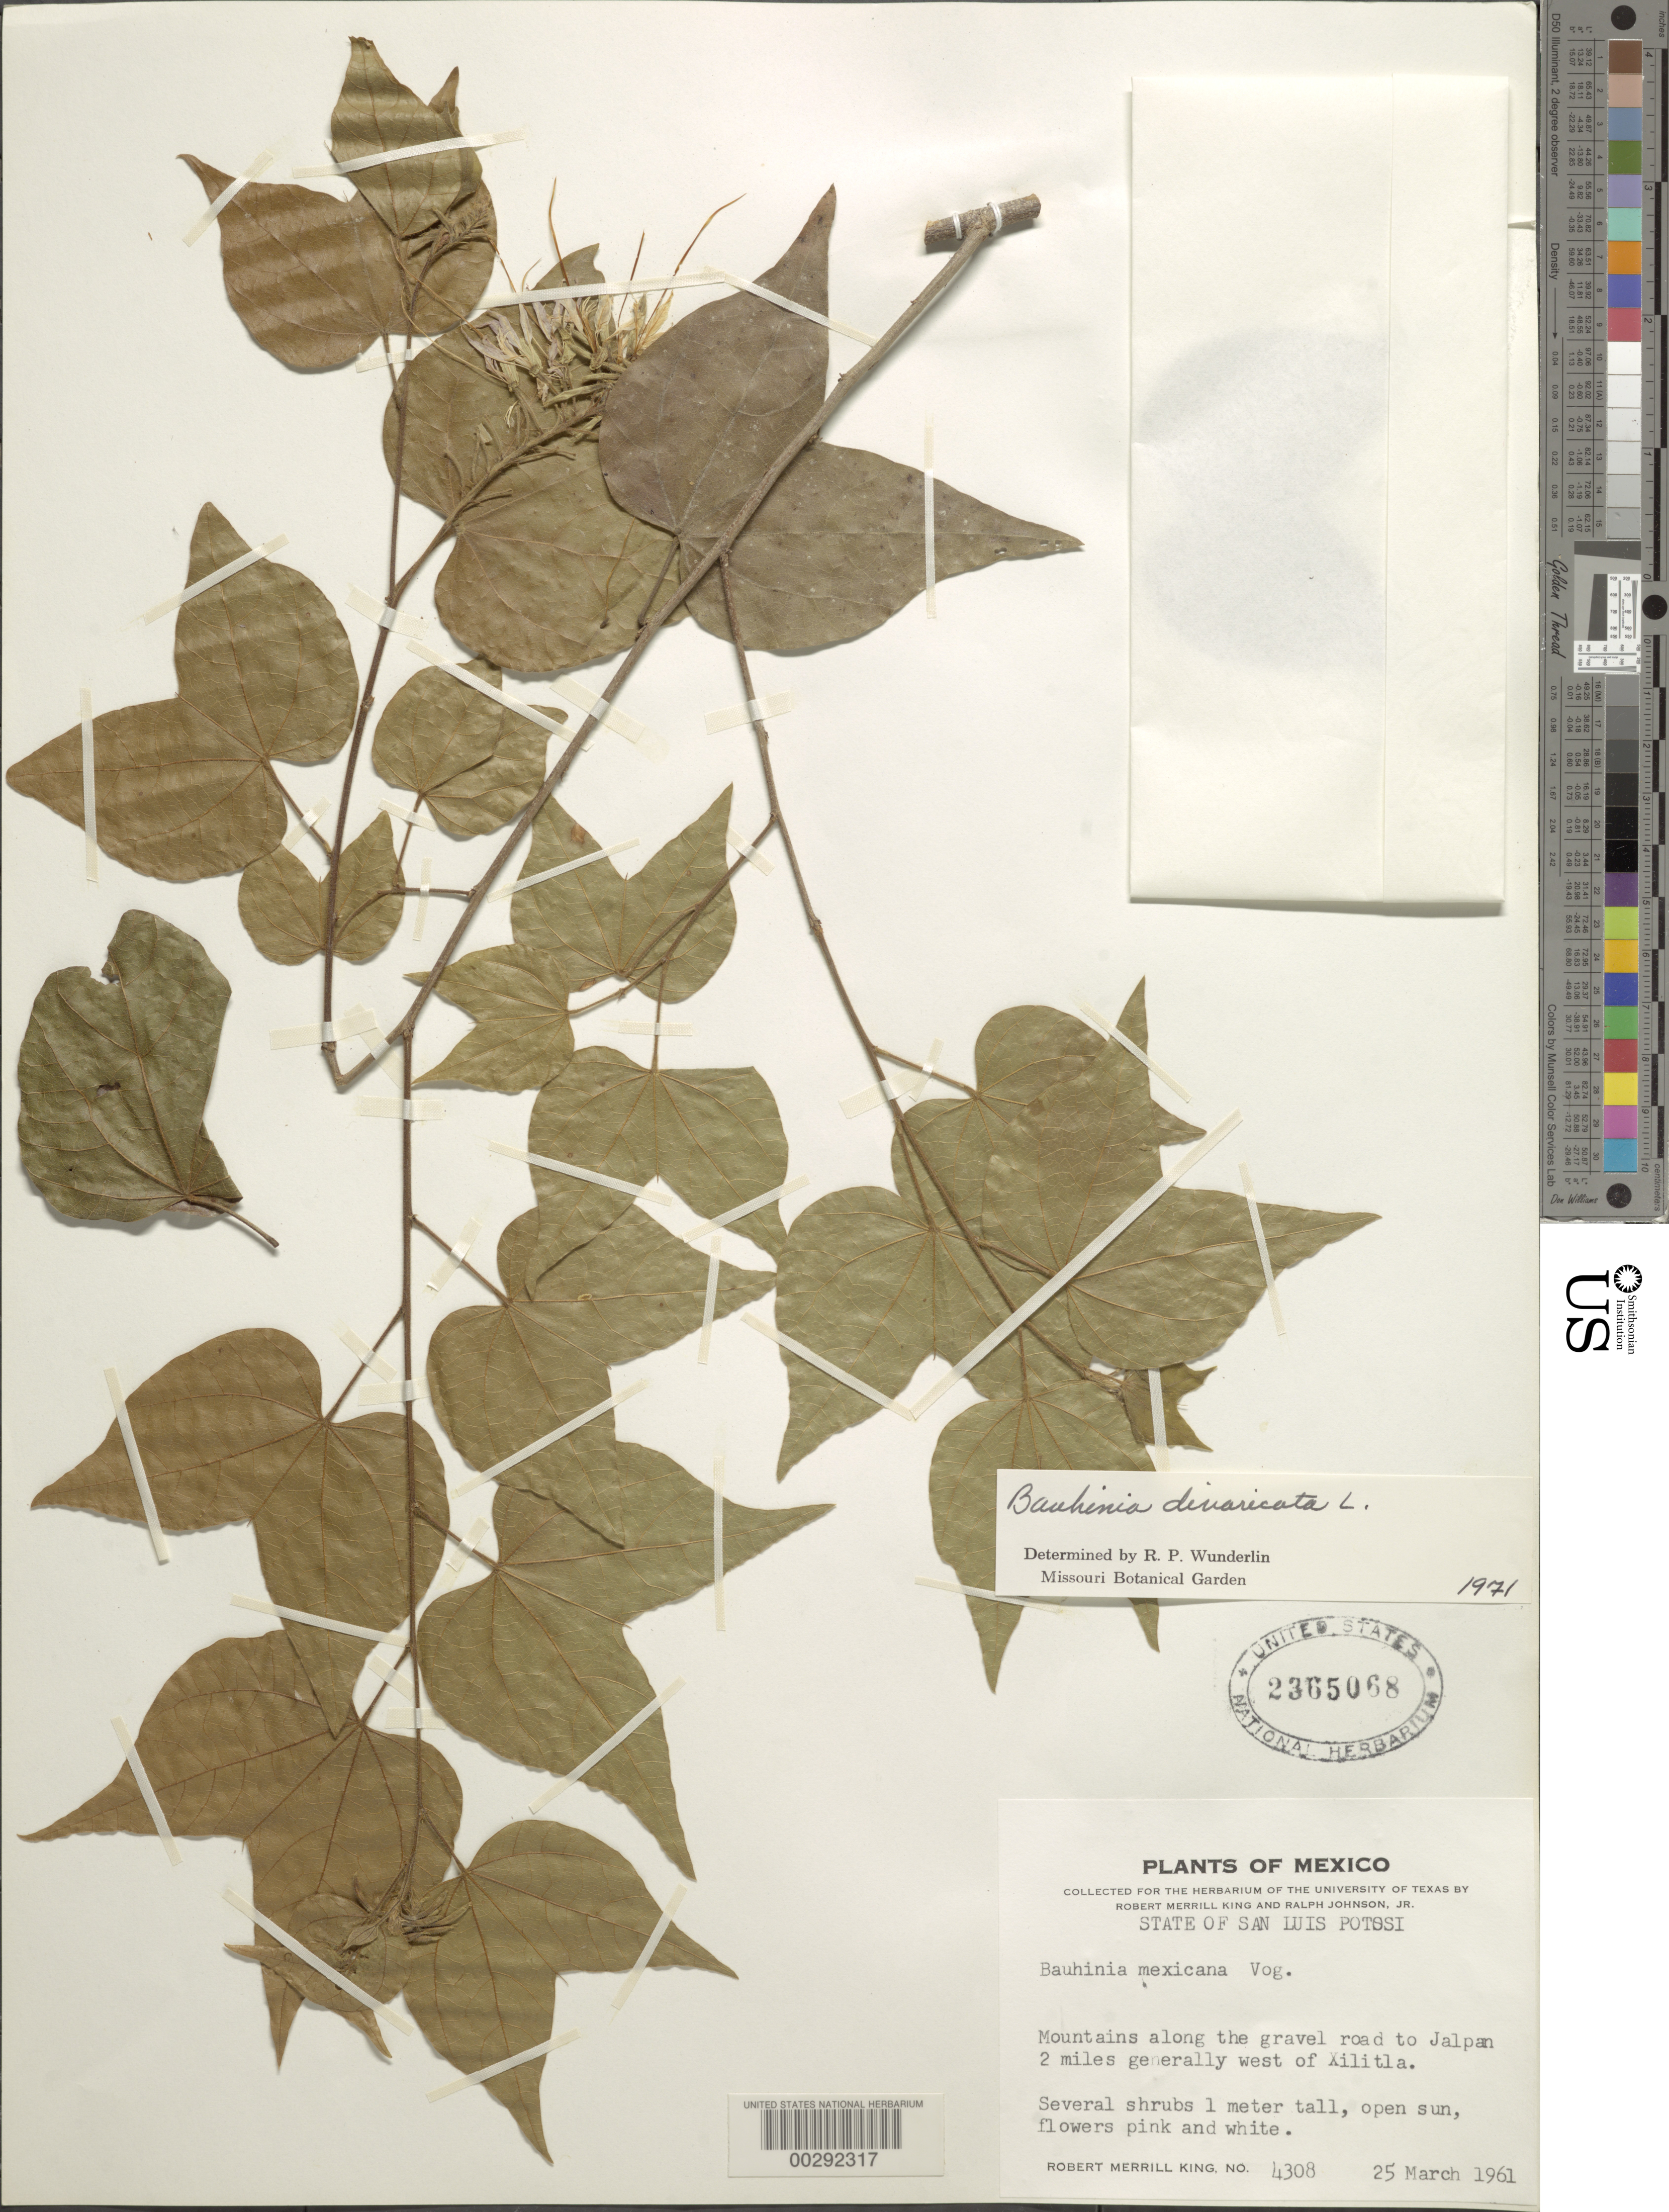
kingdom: Plantae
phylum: Tracheophyta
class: Magnoliopsida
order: Fabales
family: Fabaceae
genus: Bauhinia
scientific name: Bauhinia divaricata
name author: L.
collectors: R. M. King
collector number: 4308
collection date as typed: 25 Mar 1961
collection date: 1961-03-25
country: Mexico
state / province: San Luis Potosí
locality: Mountains along the gravel road to Jalpan 2 mi generally west of Xilitla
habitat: Open sun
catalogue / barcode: US 2365068